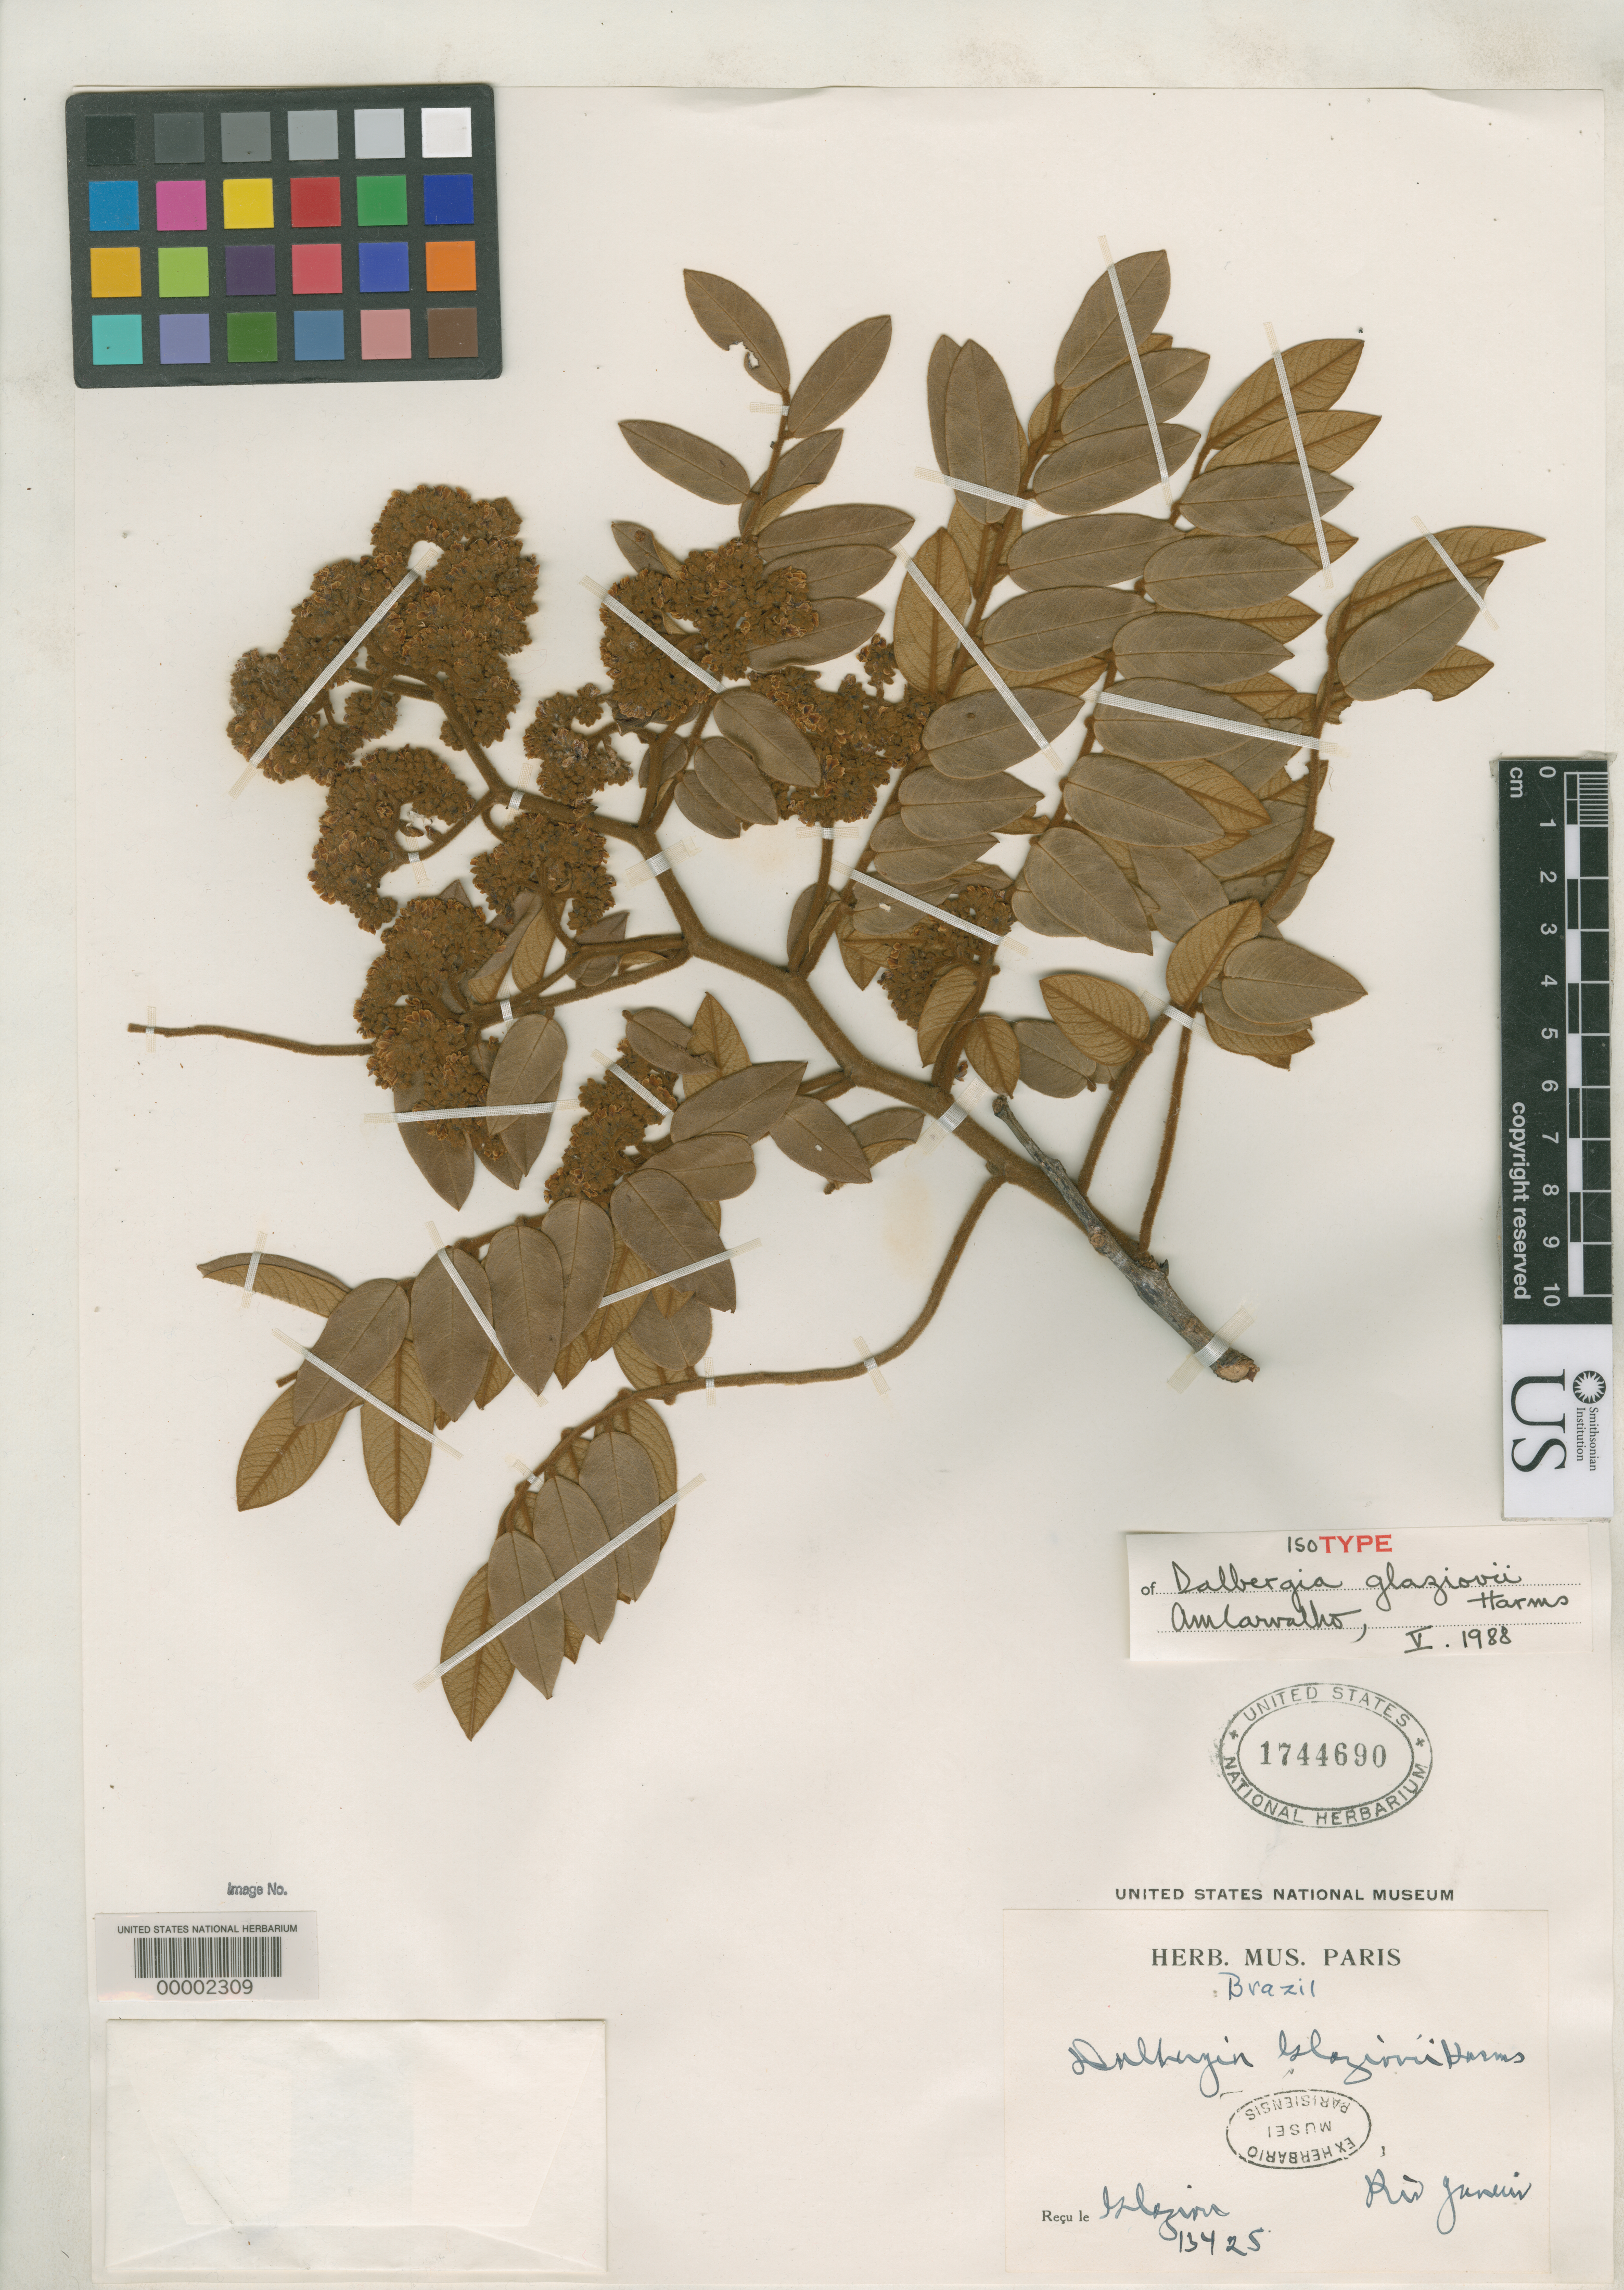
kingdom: Plantae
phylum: Tracheophyta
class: Magnoliopsida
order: Fabales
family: Fabaceae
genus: Dalbergia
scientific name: Dalbergia glaziovii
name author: Harms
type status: Isotype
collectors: A. F. M. Glaziou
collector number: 13425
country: Brazil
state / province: Rio de Janeiro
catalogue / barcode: US 1744690